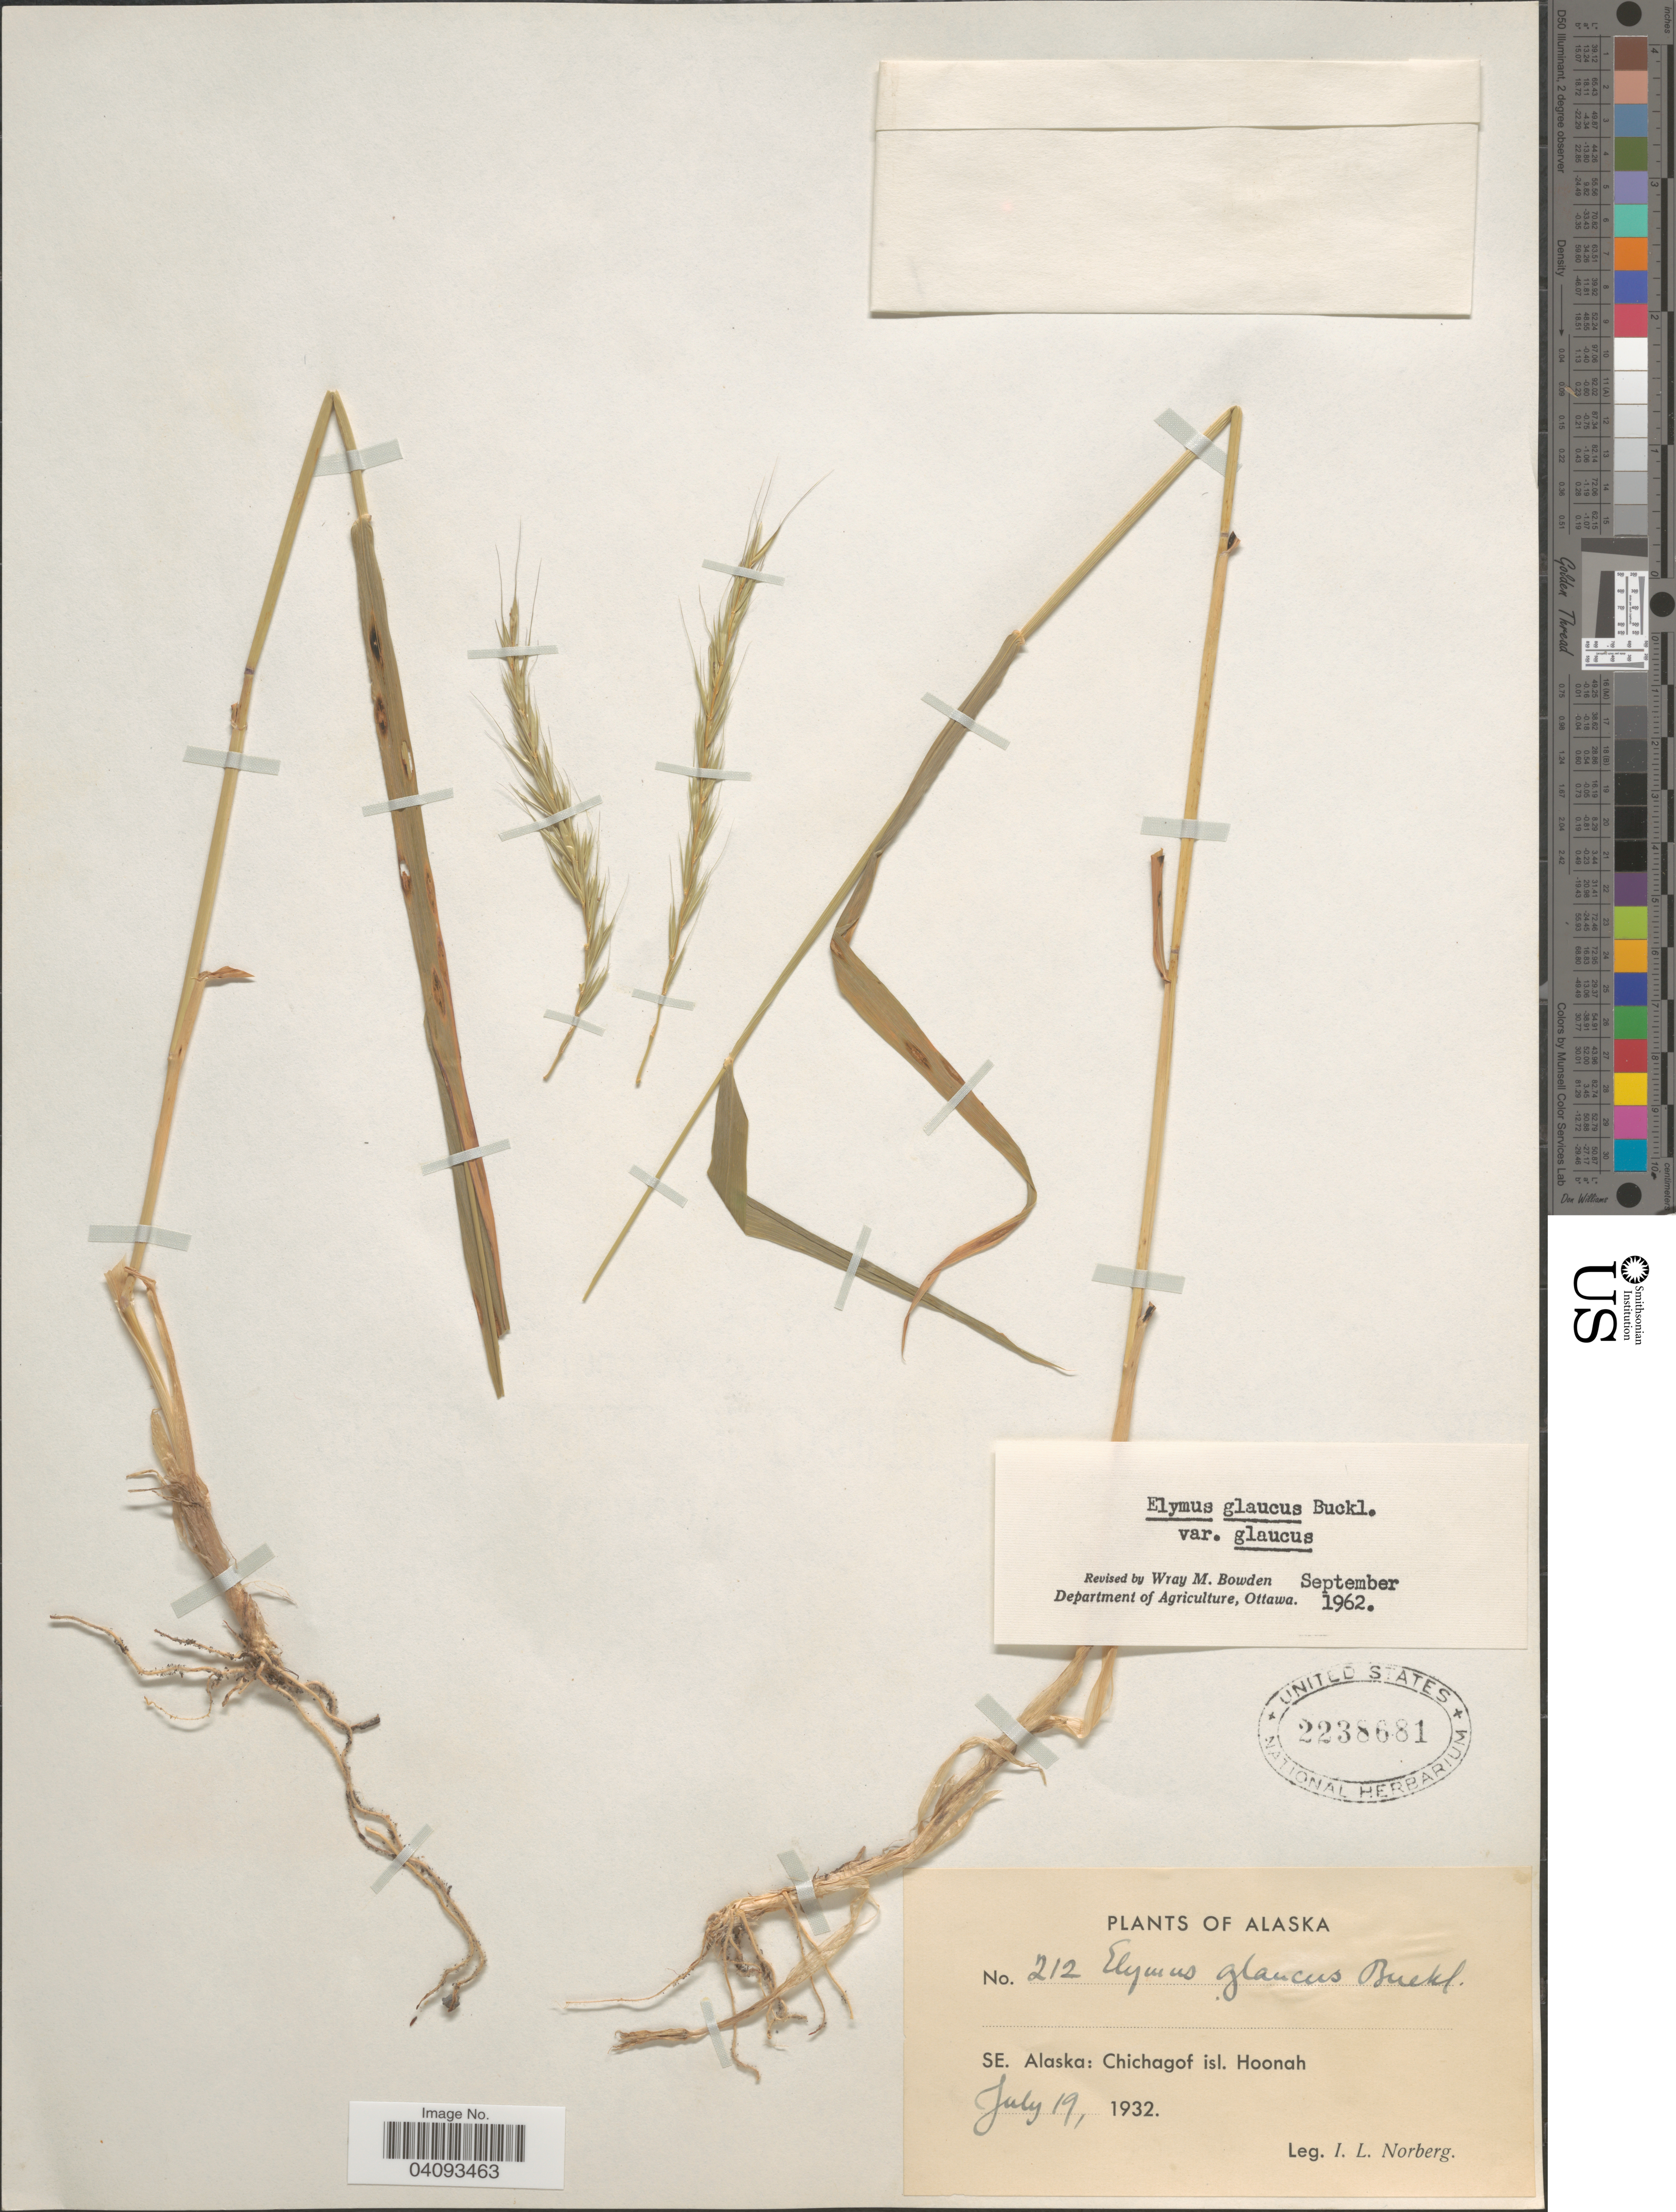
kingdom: Plantae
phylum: Tracheophyta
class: Liliopsida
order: Poales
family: Poaceae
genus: Elymus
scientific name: Elymus glaucus subsp. glaucus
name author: Buckley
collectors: I. Norberg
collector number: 212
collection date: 1932-07-19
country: United States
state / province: Alaska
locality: SE. Alaska: Chichagof isl. Hoonah.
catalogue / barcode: US 2238681